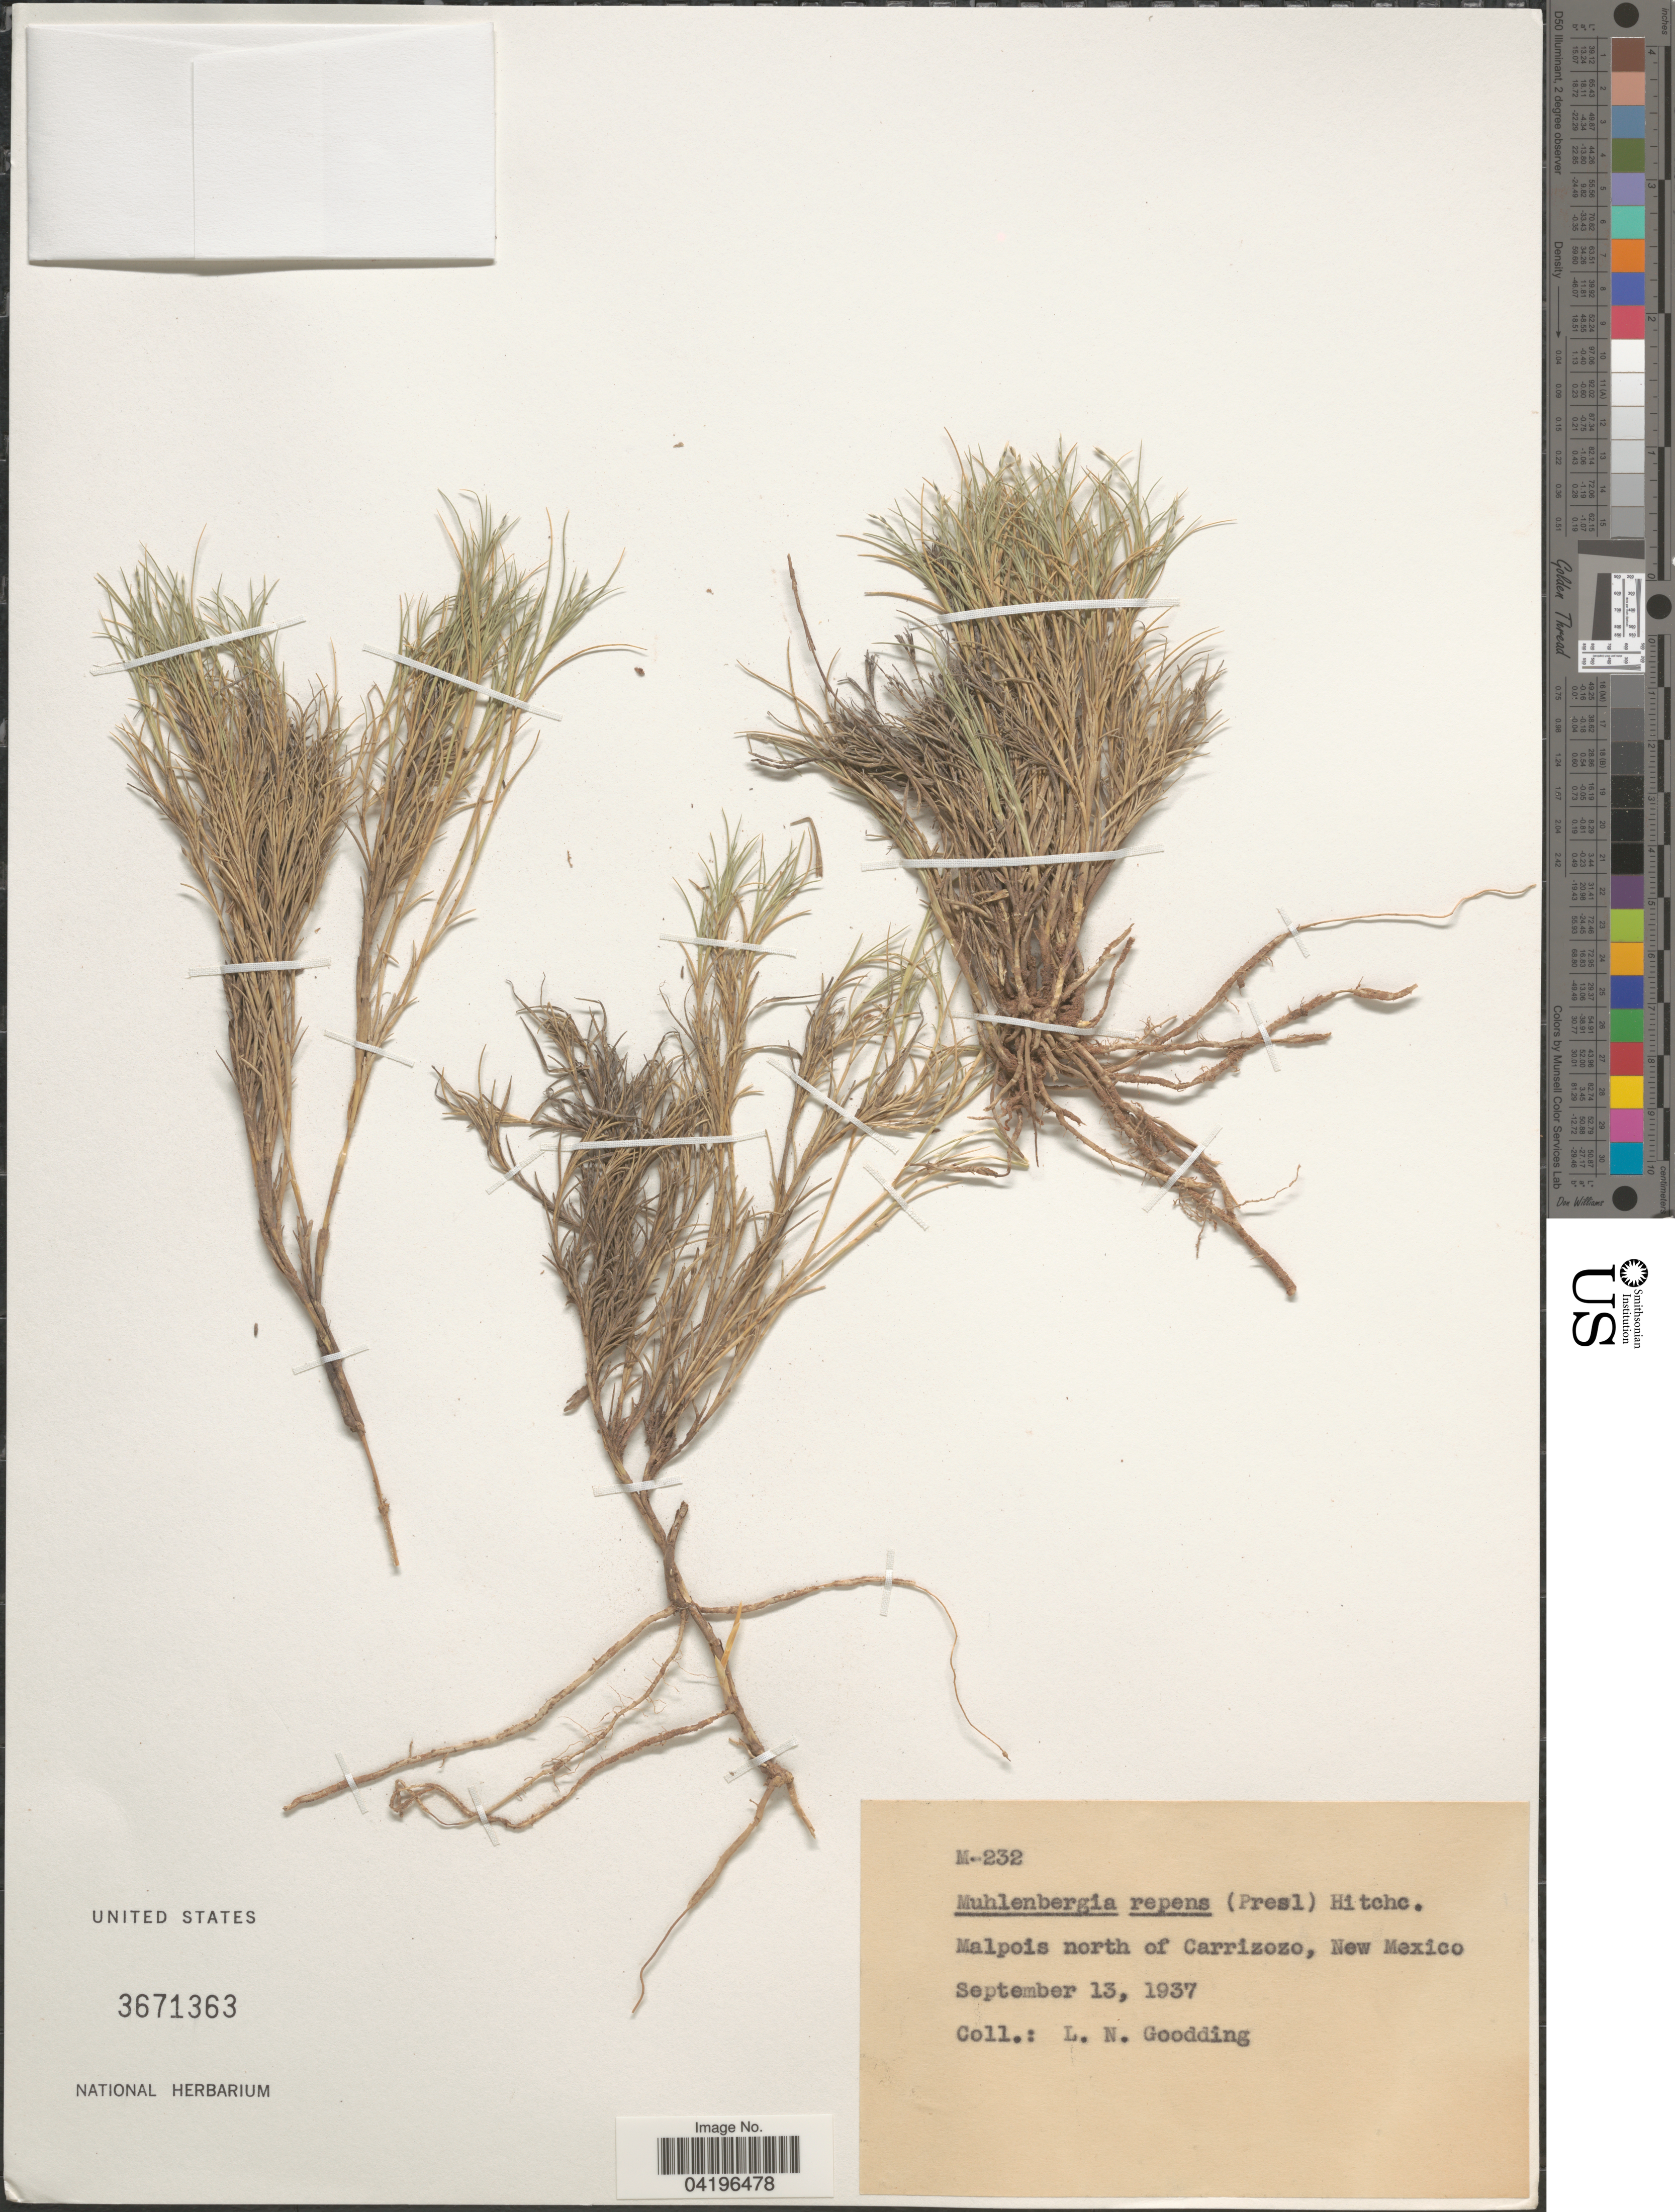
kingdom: Plantae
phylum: Tracheophyta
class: Liliopsida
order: Poales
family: Poaceae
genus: Muhlenbergia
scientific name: Muhlenbergia repens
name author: (J. Presl) Hitchc.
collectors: L. N. Goodding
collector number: M-232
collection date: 1937-09-13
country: United States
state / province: New Mexico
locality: Malpois north of Carrizozo.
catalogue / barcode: US 3671363